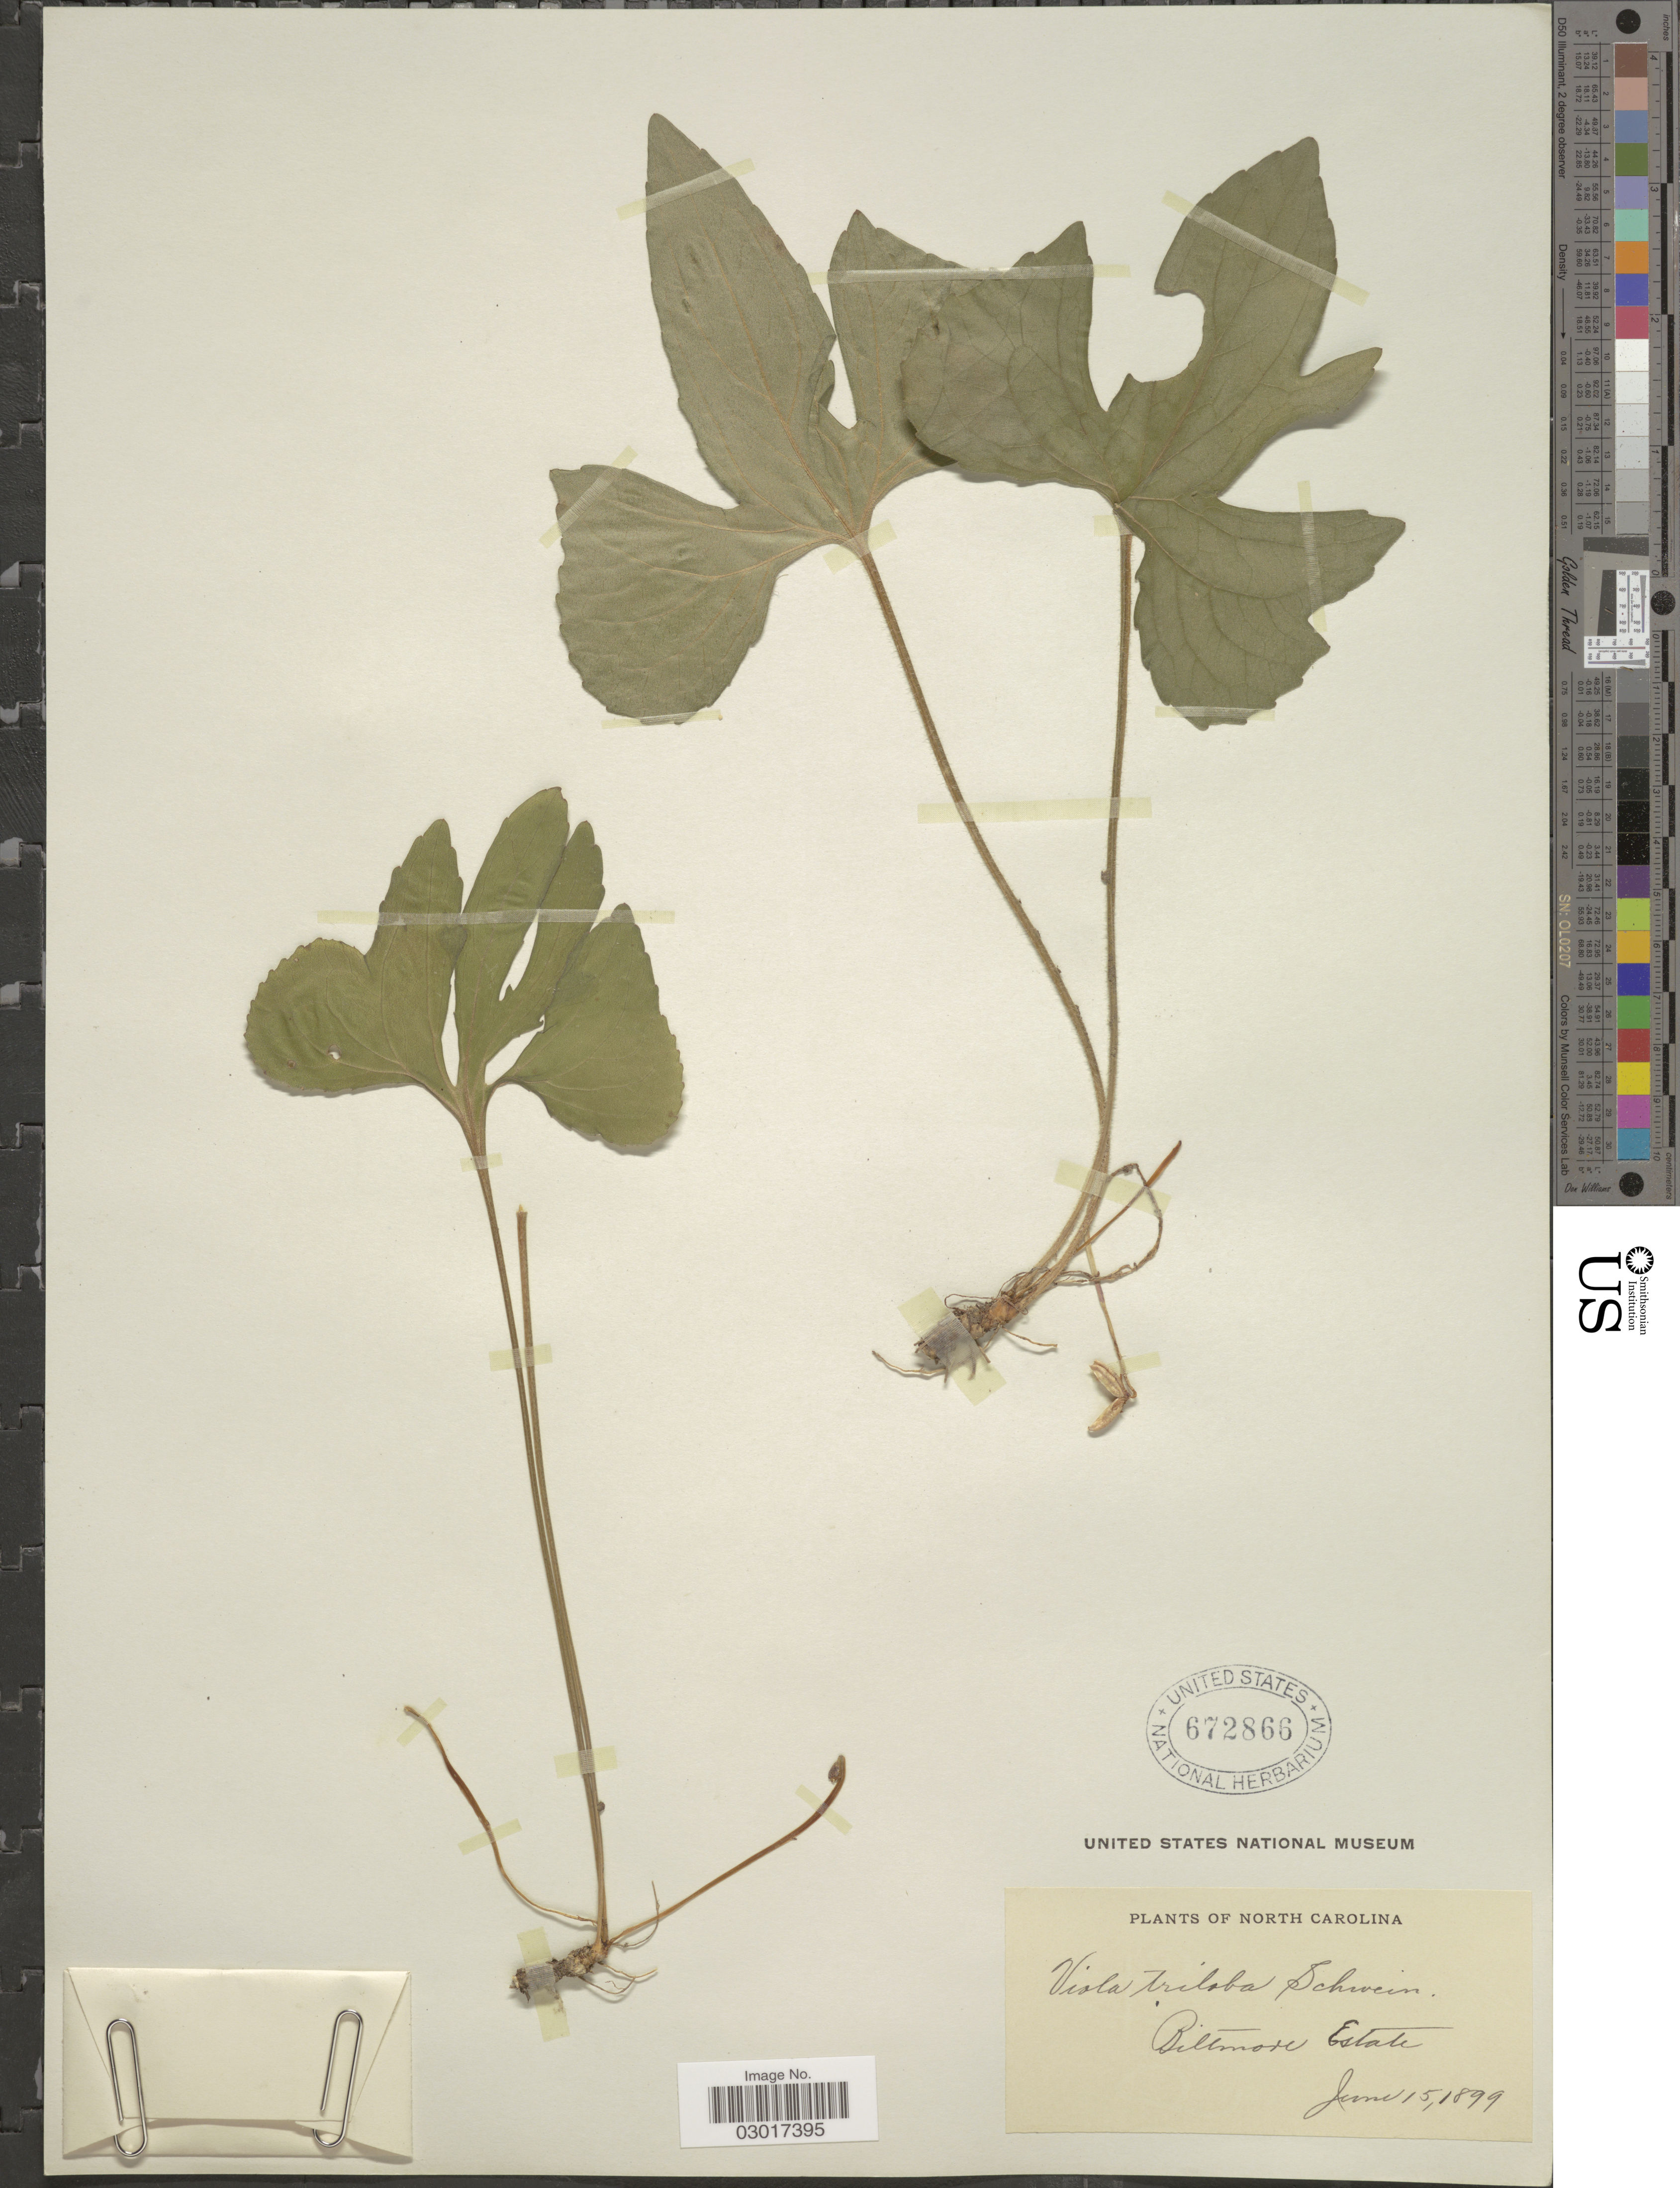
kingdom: Plantae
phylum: Tracheophyta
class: Magnoliopsida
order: Malpighiales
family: Violaceae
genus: Viola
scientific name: Viola triloba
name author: Schwein.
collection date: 1899-06-15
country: United States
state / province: North Carolina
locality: Biltmore Estate.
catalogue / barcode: US 672866